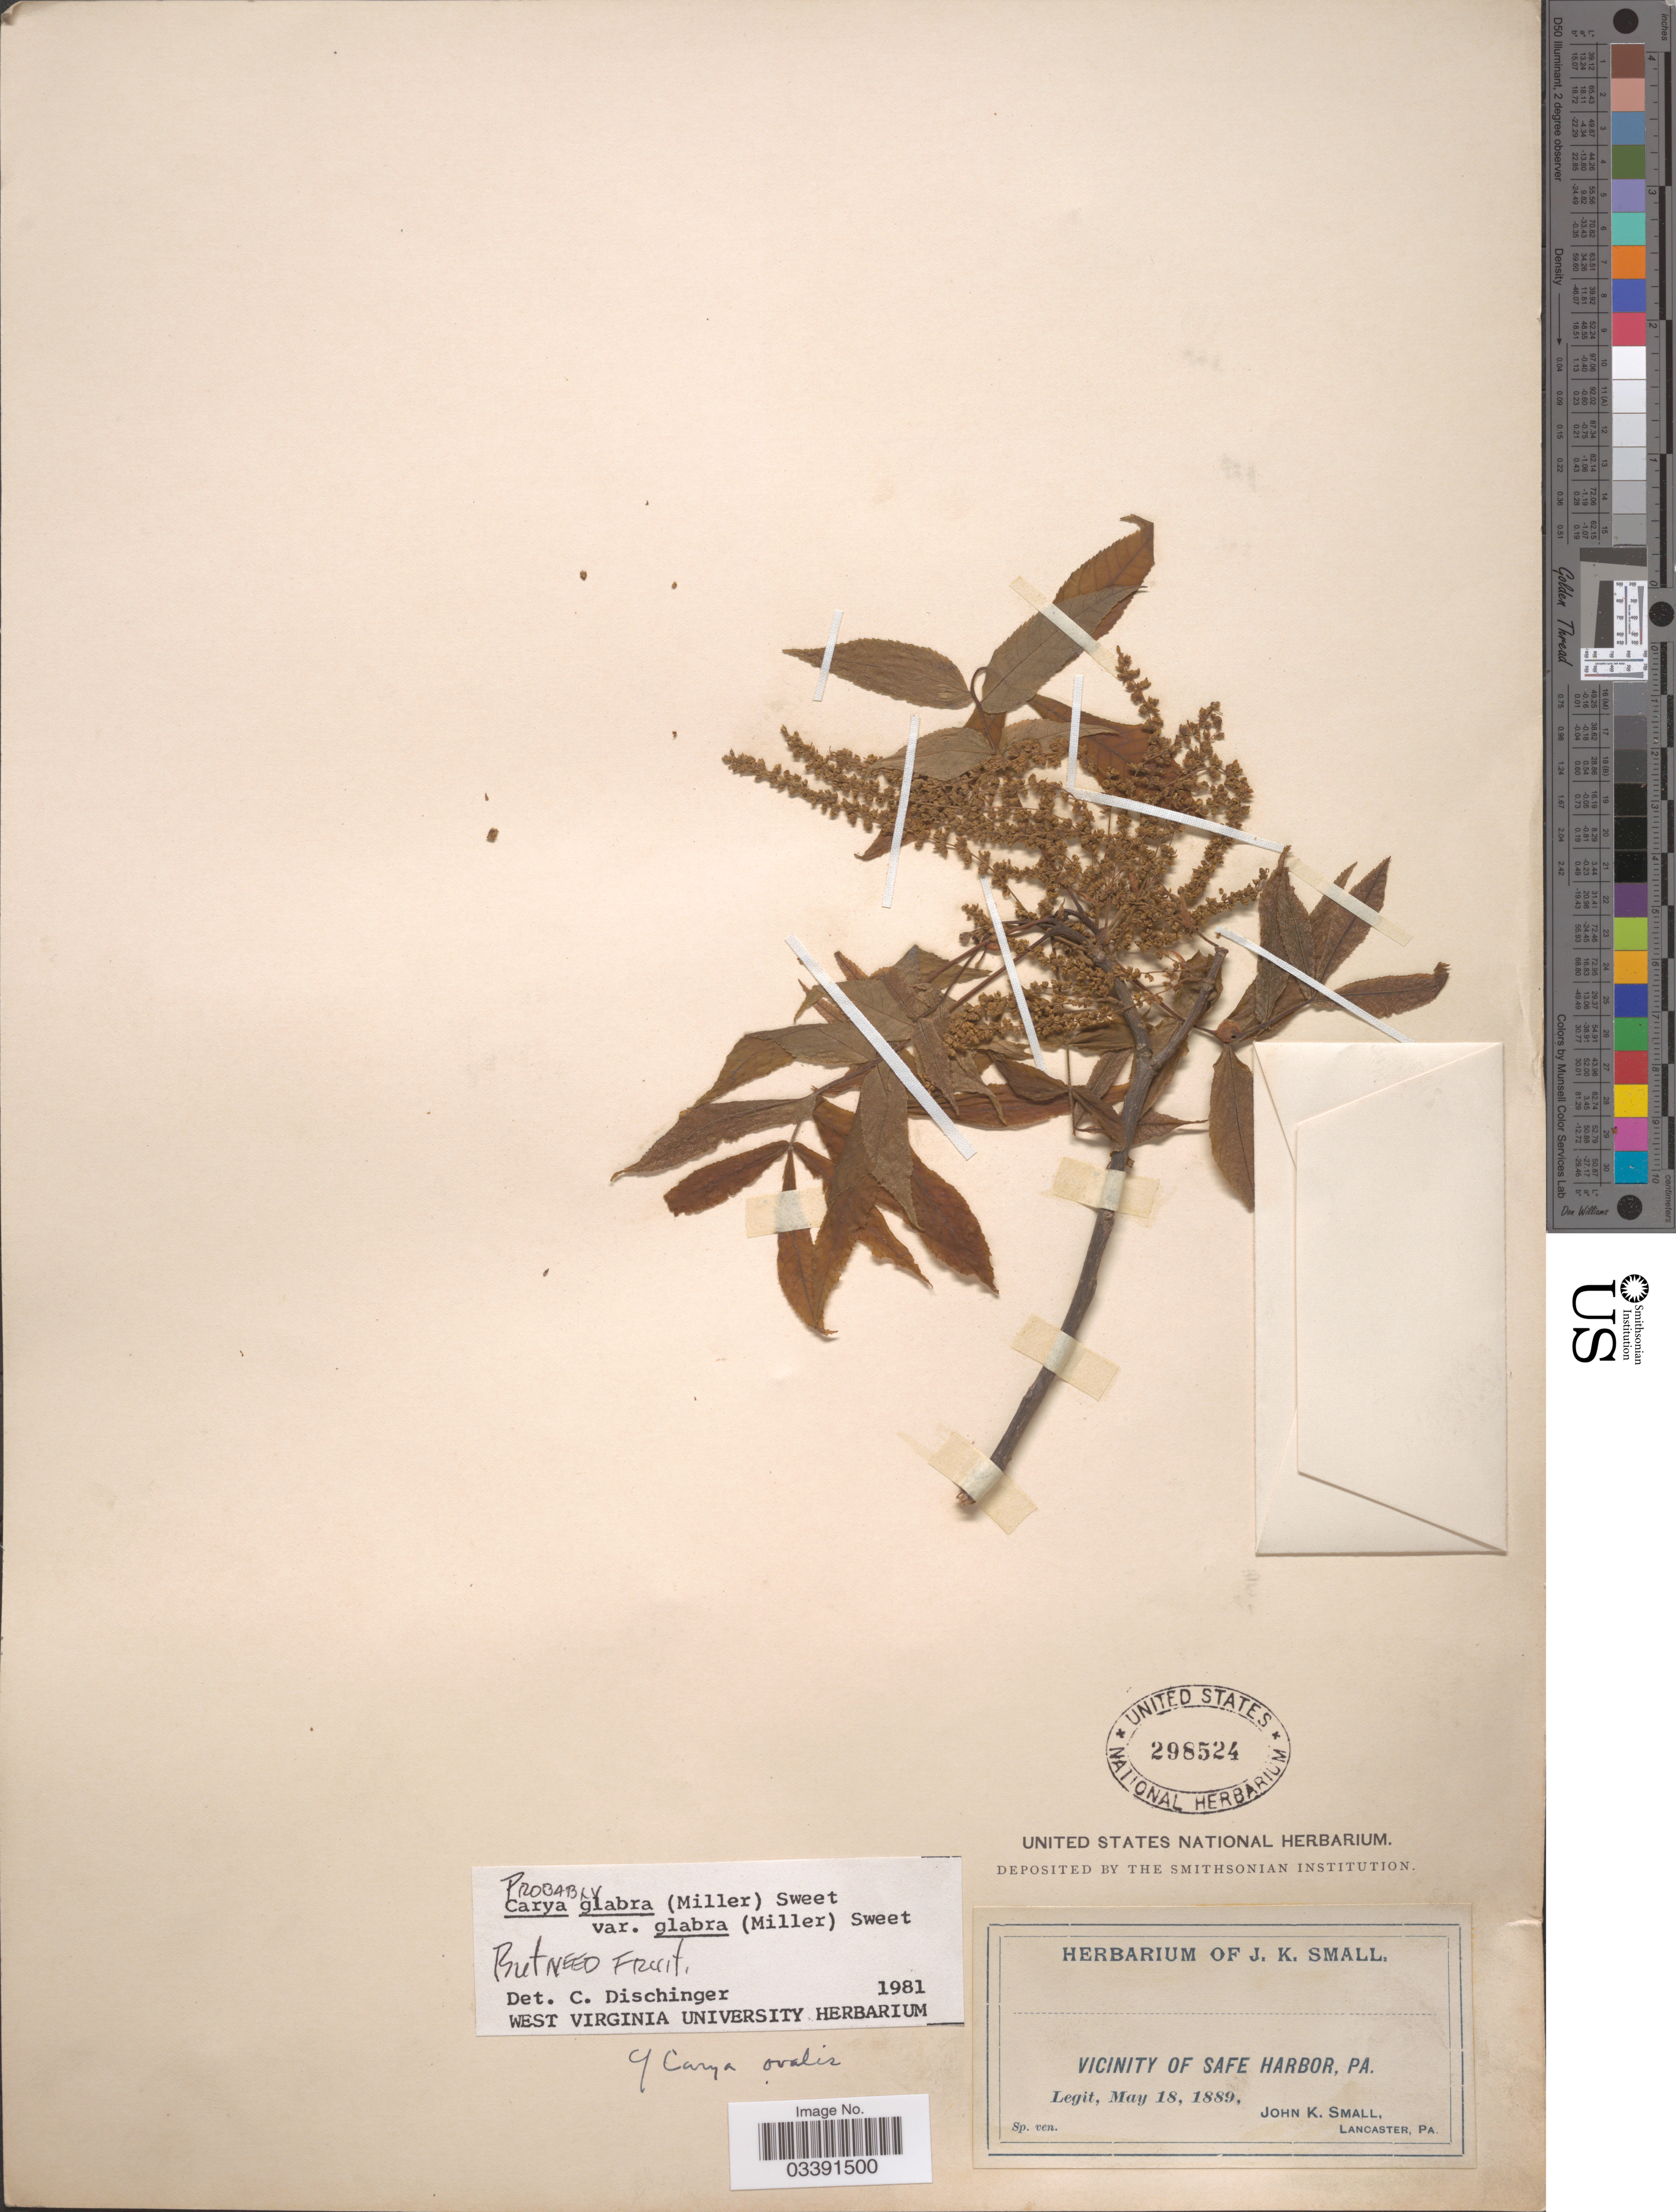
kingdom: Plantae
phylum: Tracheophyta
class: Magnoliopsida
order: Fagales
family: Juglandaceae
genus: Carya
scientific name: Carya glabra var. glabra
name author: (Mill.) Sweet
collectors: J. K. Small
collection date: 1889-05-18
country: United States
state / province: Pennsylvania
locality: Vicinity of Safe Harbor.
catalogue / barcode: US 298524